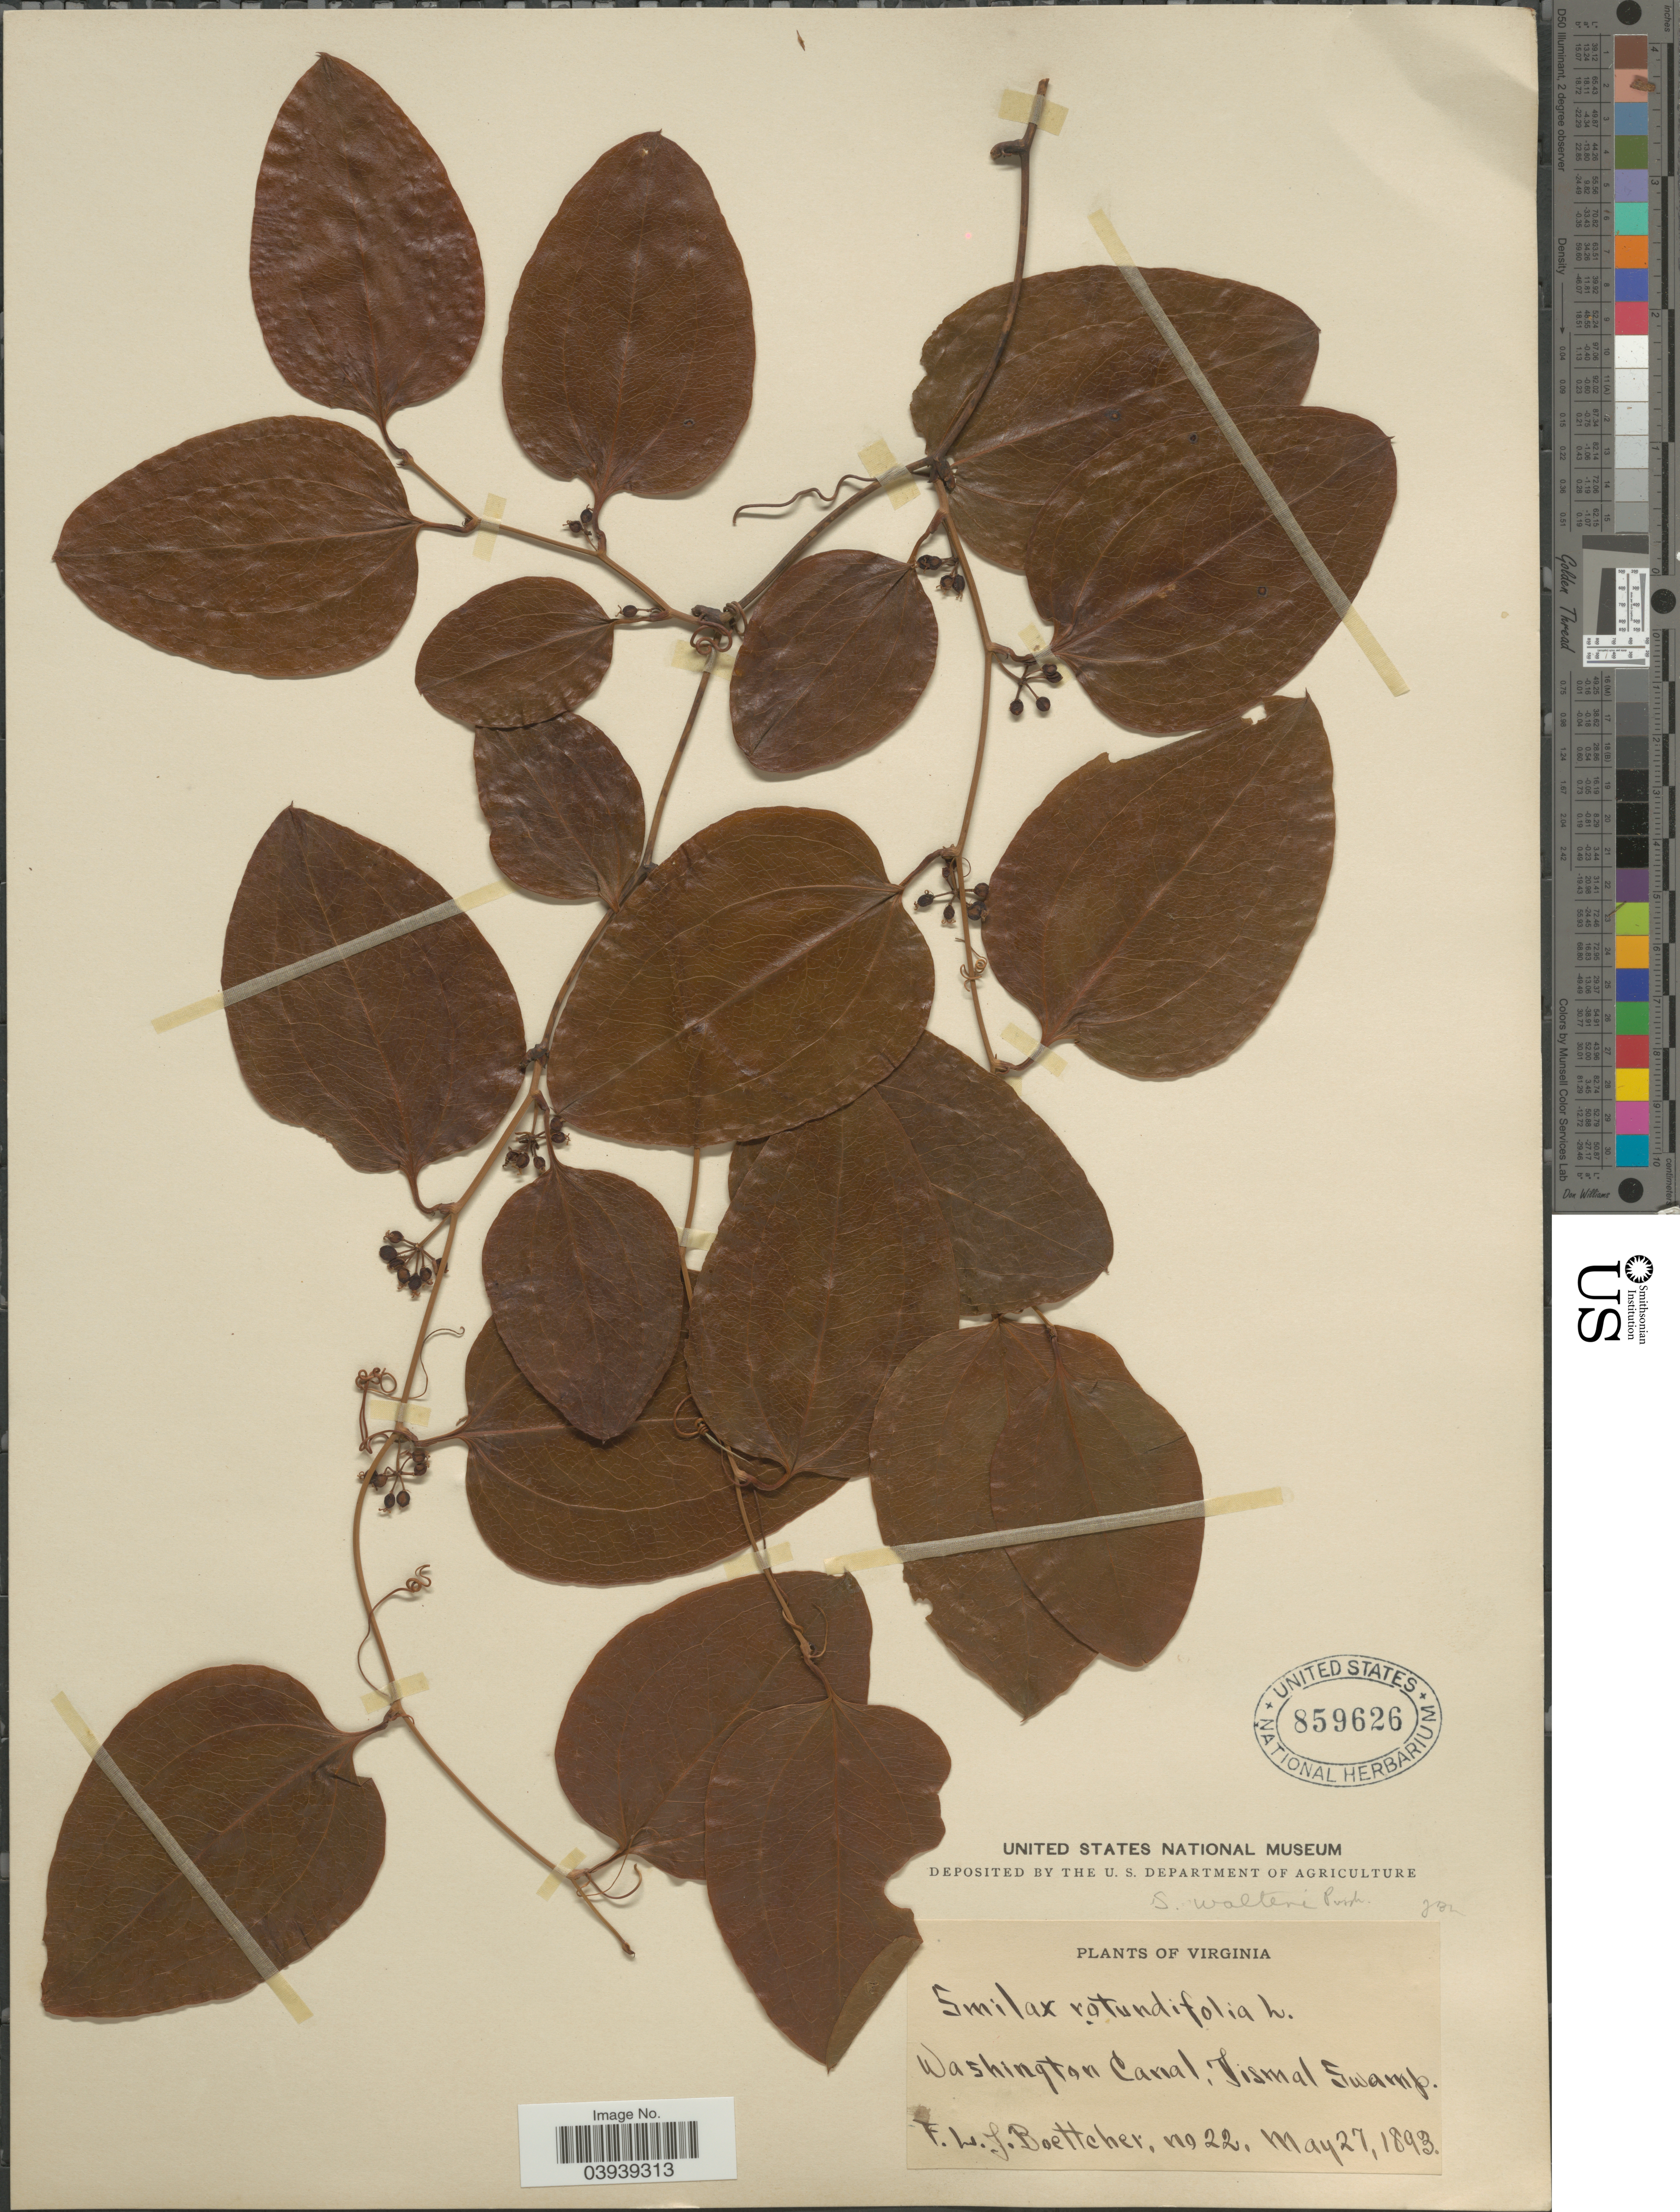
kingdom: Plantae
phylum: Tracheophyta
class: Liliopsida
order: Liliales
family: Smilacaceae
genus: Smilax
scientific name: Smilax walteri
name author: Pursh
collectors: F. Boettcher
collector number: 22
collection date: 1893-05-27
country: United States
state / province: Virginia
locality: Washington Canal, Tismal Swamp.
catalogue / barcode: US 859626